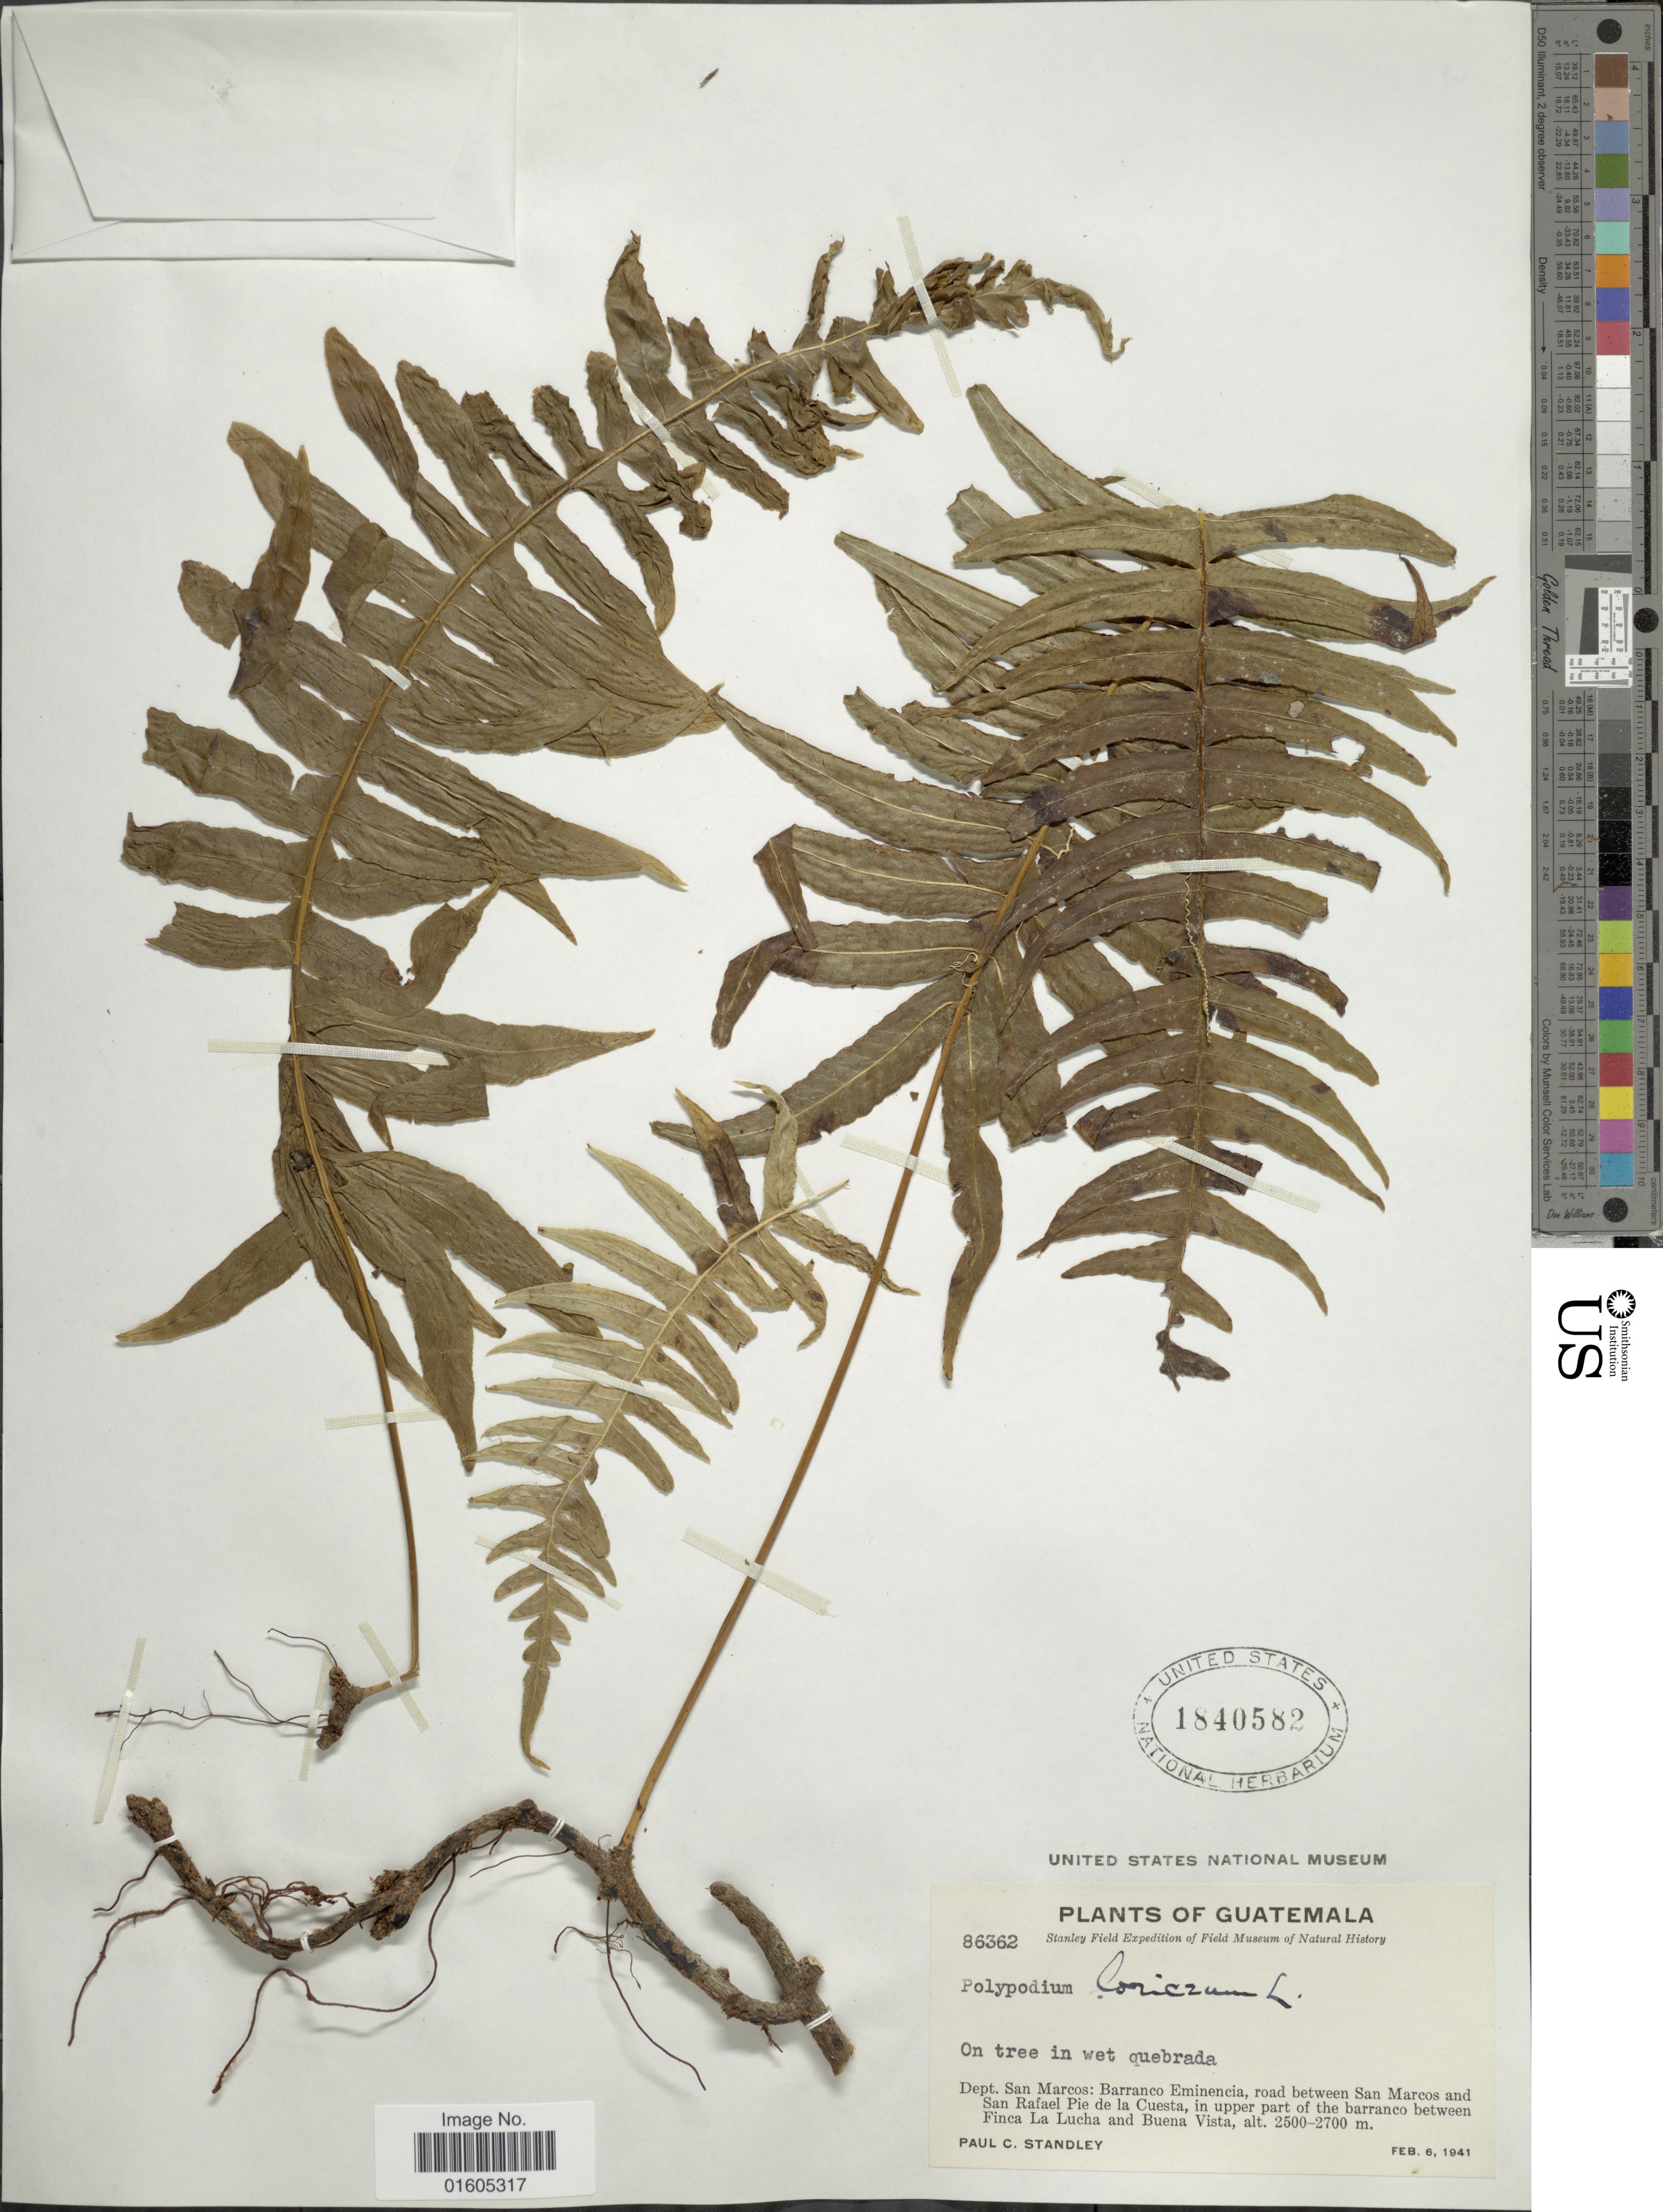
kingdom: Plantae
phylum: Tracheophyta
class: Polypodiopsida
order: Polypodiales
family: Polypodiaceae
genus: Serpocaulon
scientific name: Serpocaulon loriceum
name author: (L.) A.R. Sm.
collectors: P. C. Standley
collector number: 86362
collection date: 1941-02-06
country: Guatemala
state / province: San Marcos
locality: Dept. San marcos: Barramco Eminencia, road between San Marcos and San Rafael Pie de la Cuesta, in upper part of the barranco between Finva La lucha and Buena Vista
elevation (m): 2500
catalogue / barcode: US 1840582